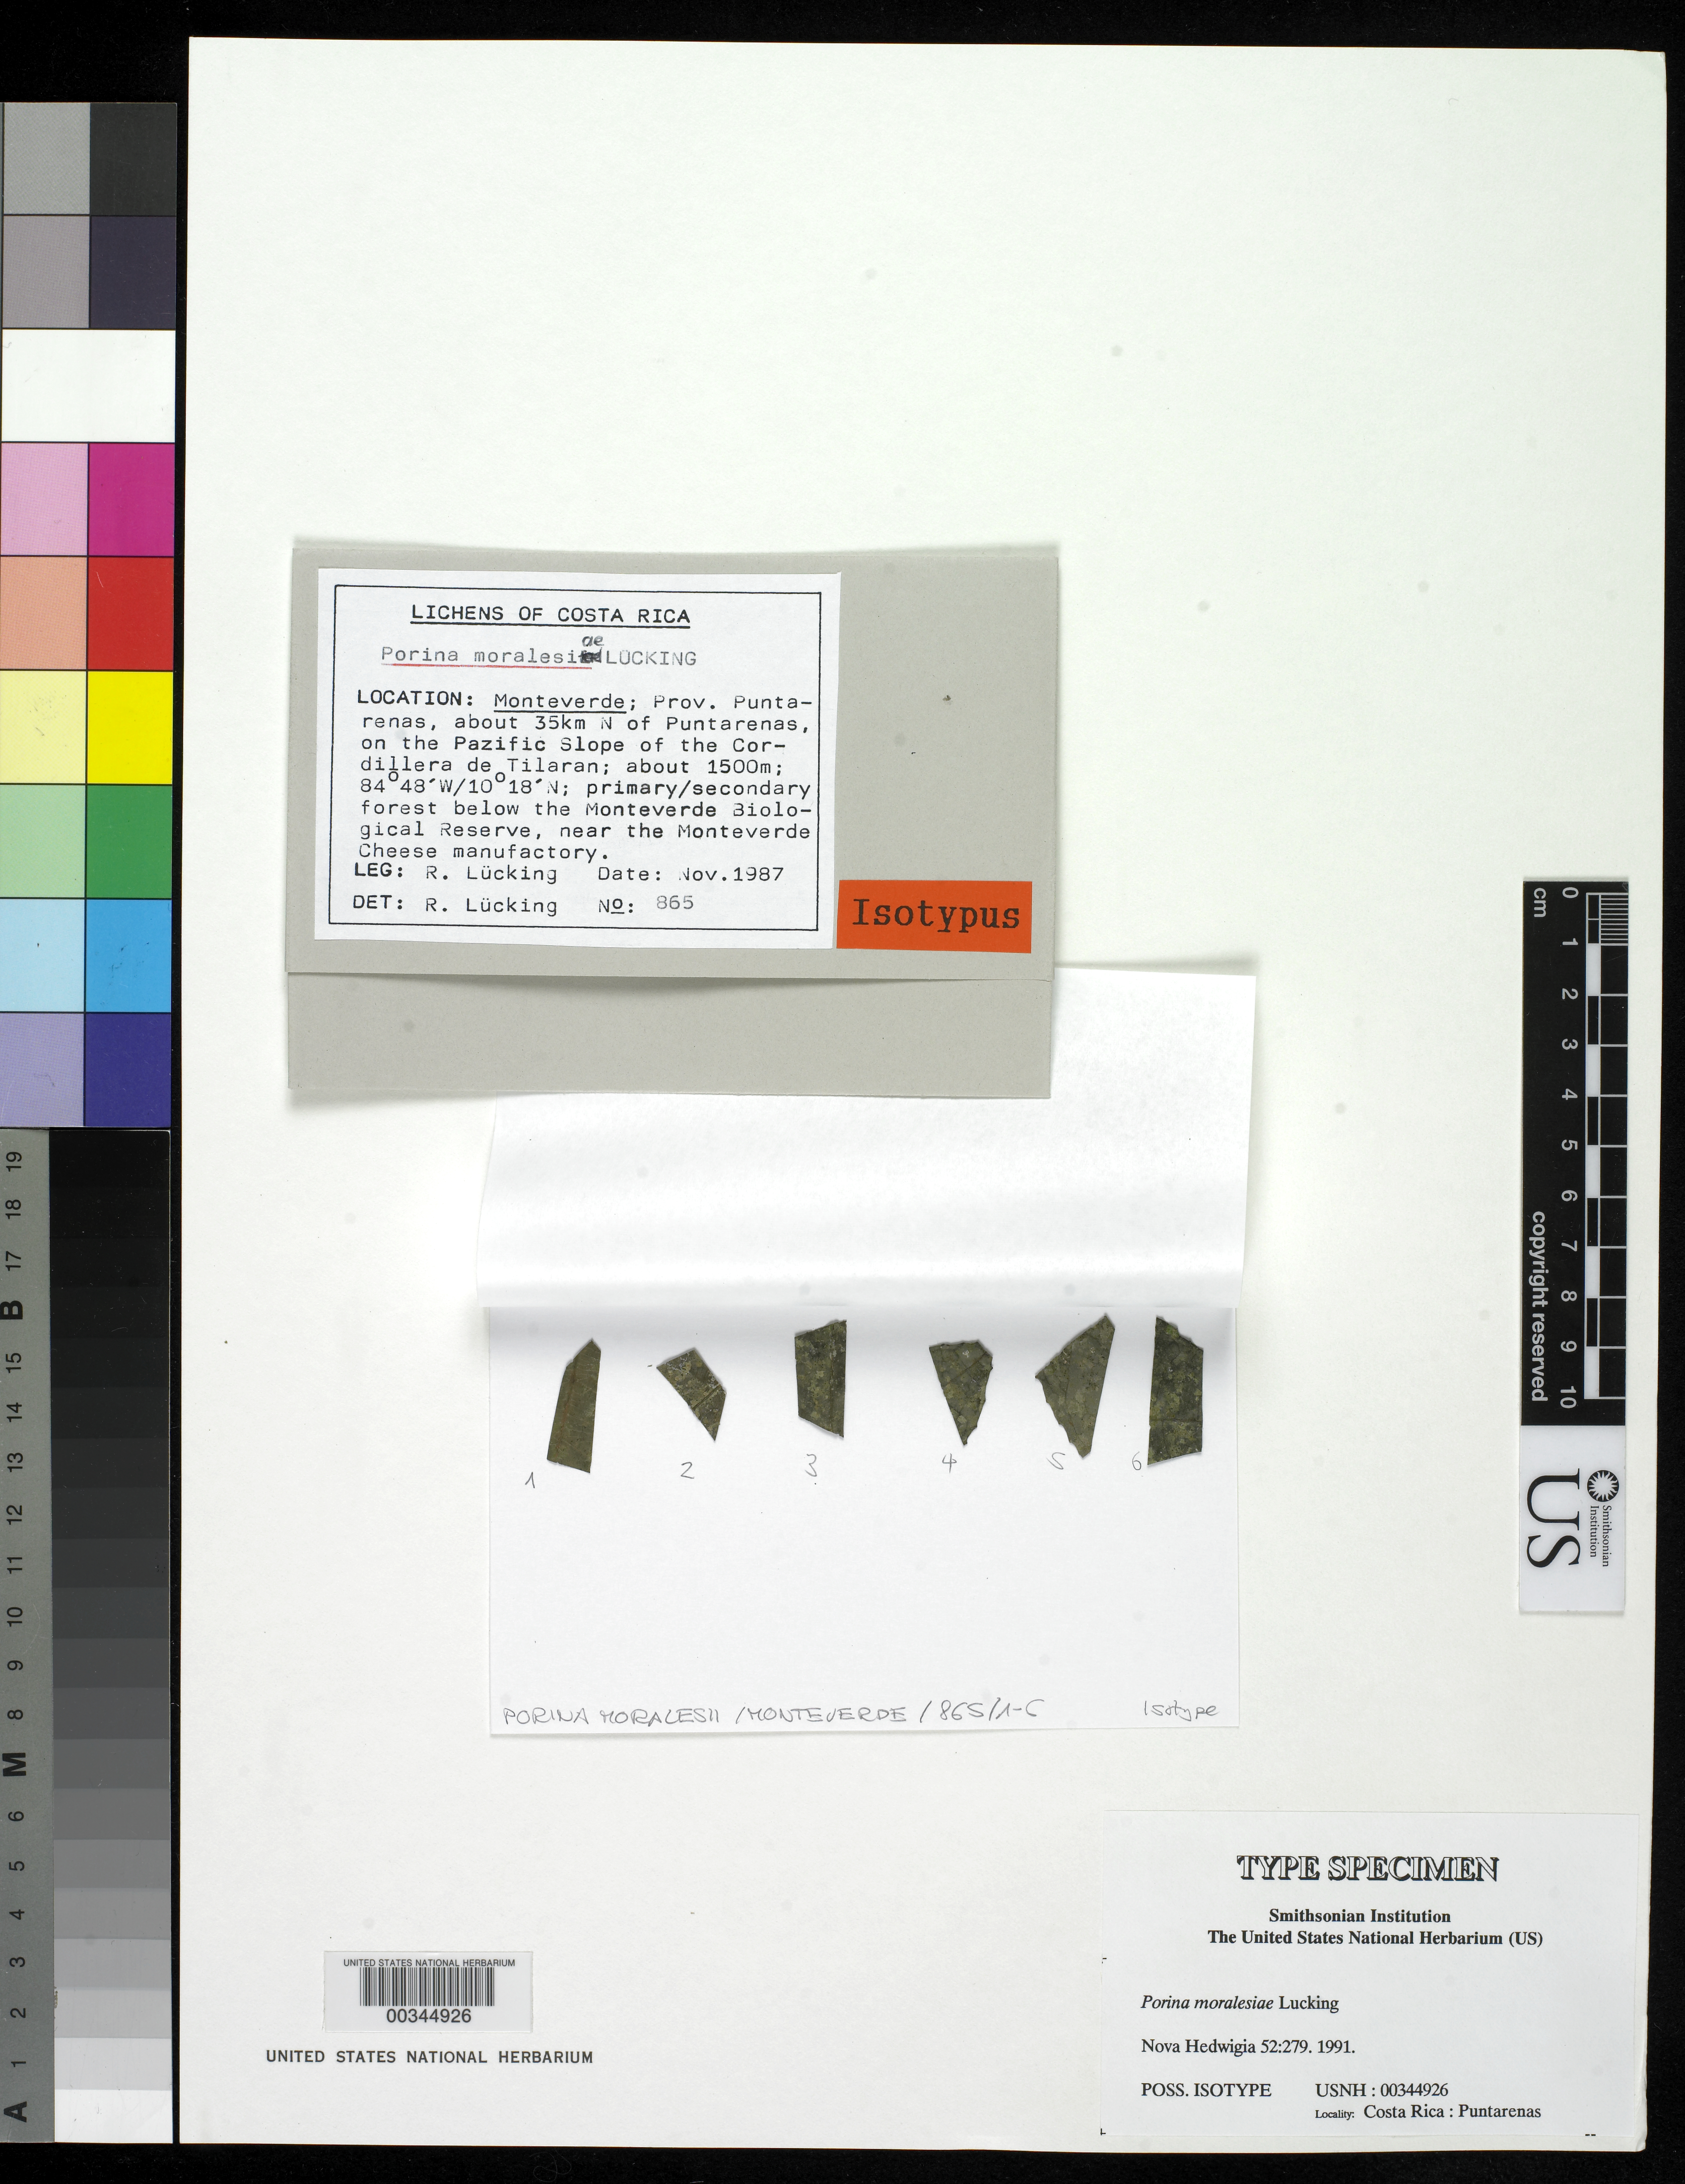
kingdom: Fungi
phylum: Ascomycota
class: Lecanoromycetes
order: Ostropales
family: Porinaceae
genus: Porina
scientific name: Porina moralesiae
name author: Lücking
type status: Possible Isotype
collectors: R. Lücking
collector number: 865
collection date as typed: Nov 1987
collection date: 1987-11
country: Costa Rica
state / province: Puntarenas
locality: Monteverde, ca. 35 km N of Puntarenas, on Pacific slope of Cordillera de Tilaran, below Monteverde Biol. Reserve.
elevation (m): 1500